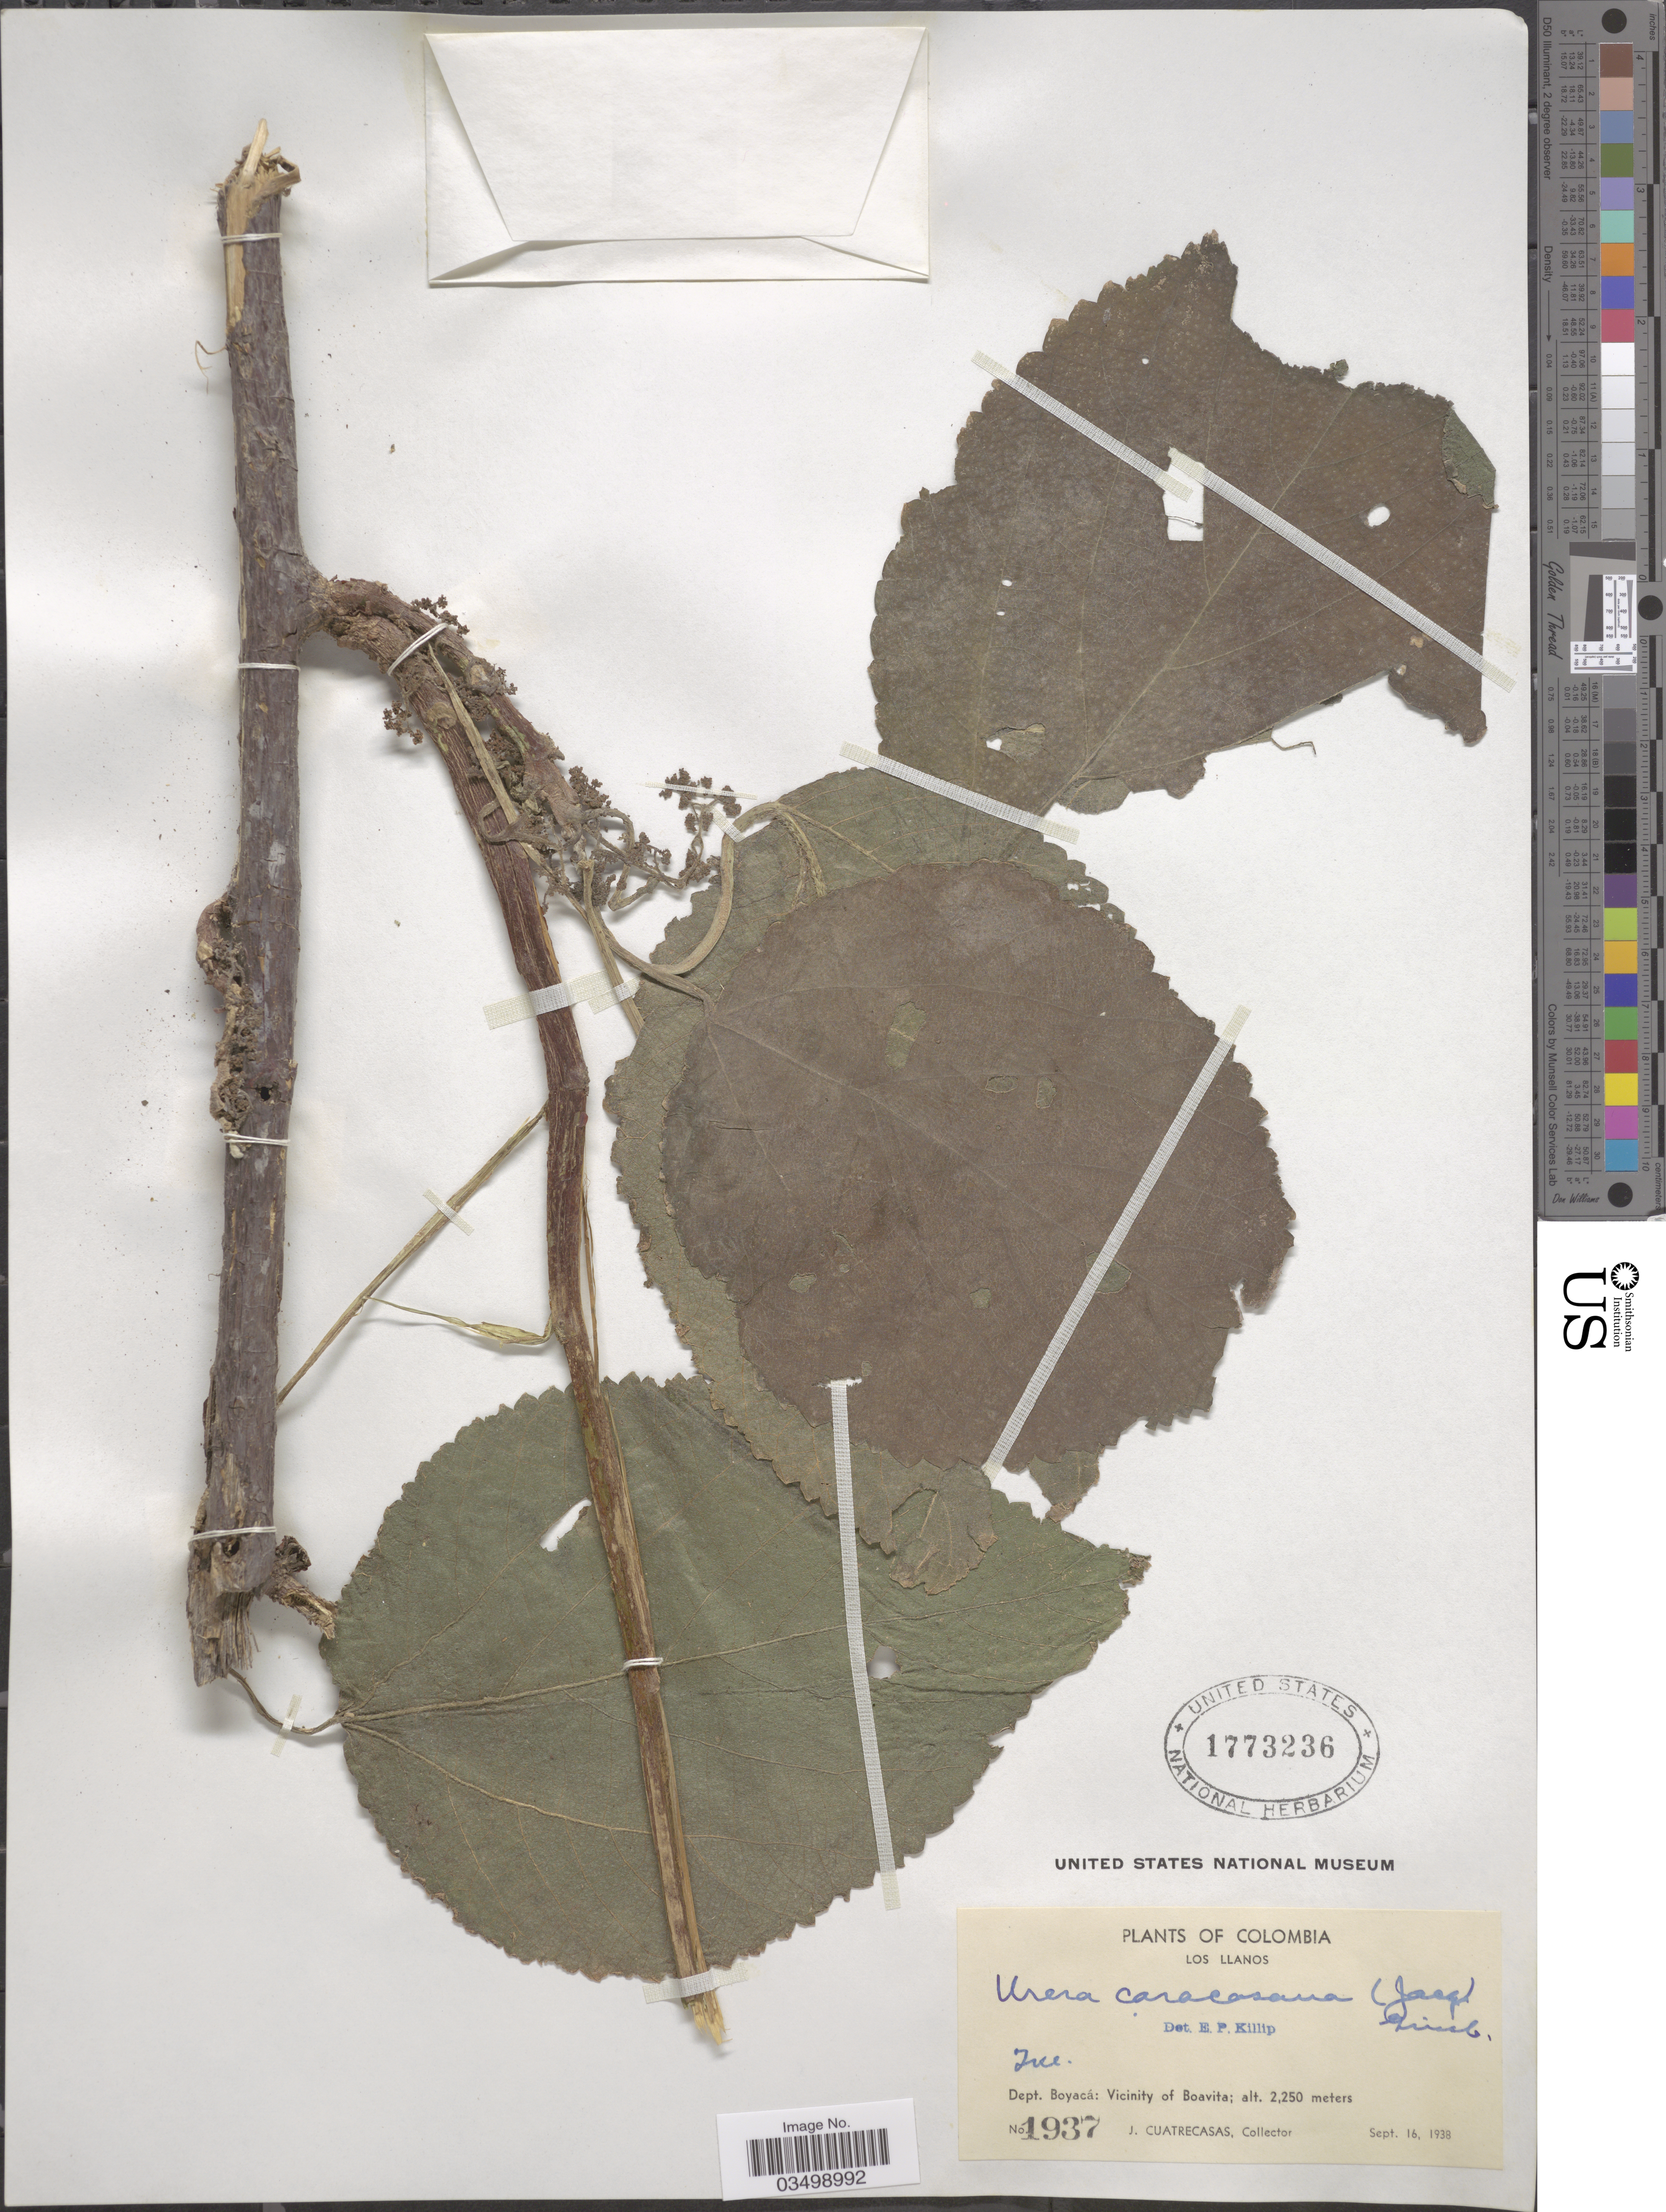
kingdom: Plantae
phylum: Tracheophyta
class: Magnoliopsida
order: Rosales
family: Urticaceae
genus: Urera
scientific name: Urera caracasana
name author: (Jacq.) Gaudich. ex Griseb.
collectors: J. Cuatrecasas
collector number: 1937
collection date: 1938-09-16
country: Colombia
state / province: Boyacá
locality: Los Llanos. Dept. Boyacá: Vicinity of Boavita.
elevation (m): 2250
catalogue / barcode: US 1773236